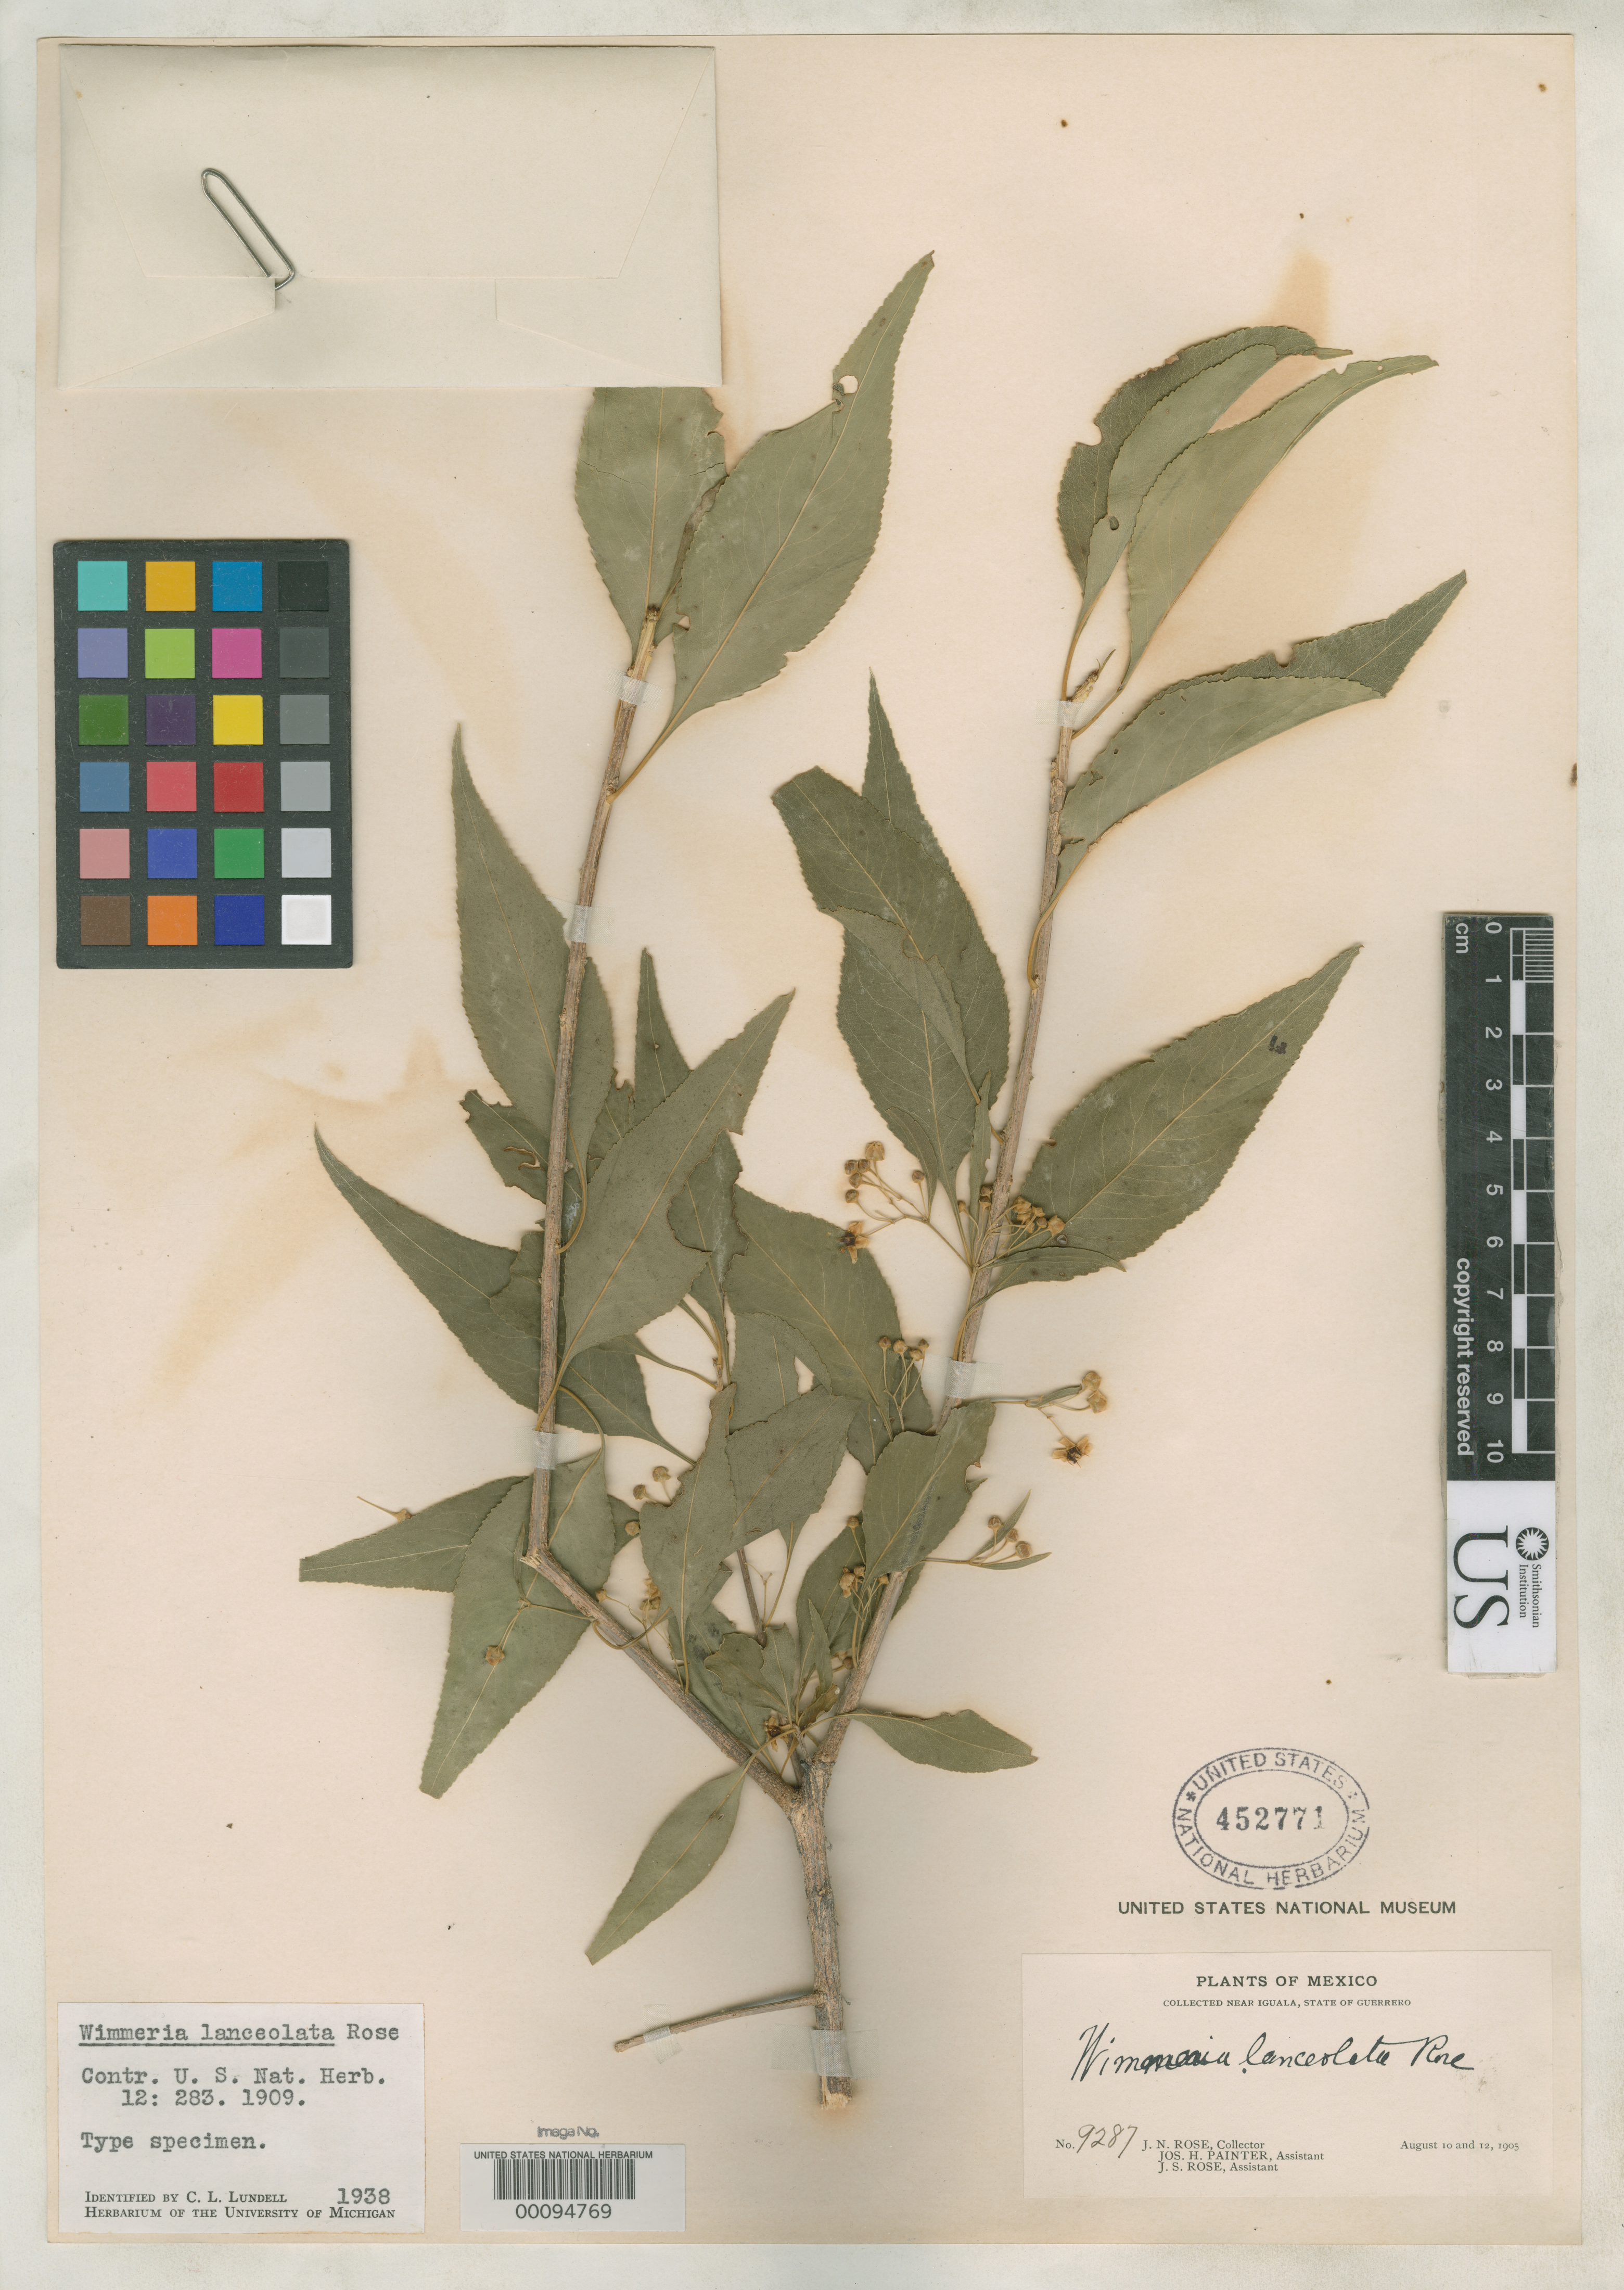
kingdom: Plantae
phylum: Tracheophyta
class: Magnoliopsida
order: Celastrales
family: Celastraceae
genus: Wimmeria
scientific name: Wimmeria lanceolata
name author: Rose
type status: Holotype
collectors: J. N. Rose & J. H. Painter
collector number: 9287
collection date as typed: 10 Aug 1905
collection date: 1905-08-10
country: Mexico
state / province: Guerrero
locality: Near Iguala.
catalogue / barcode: US 452771